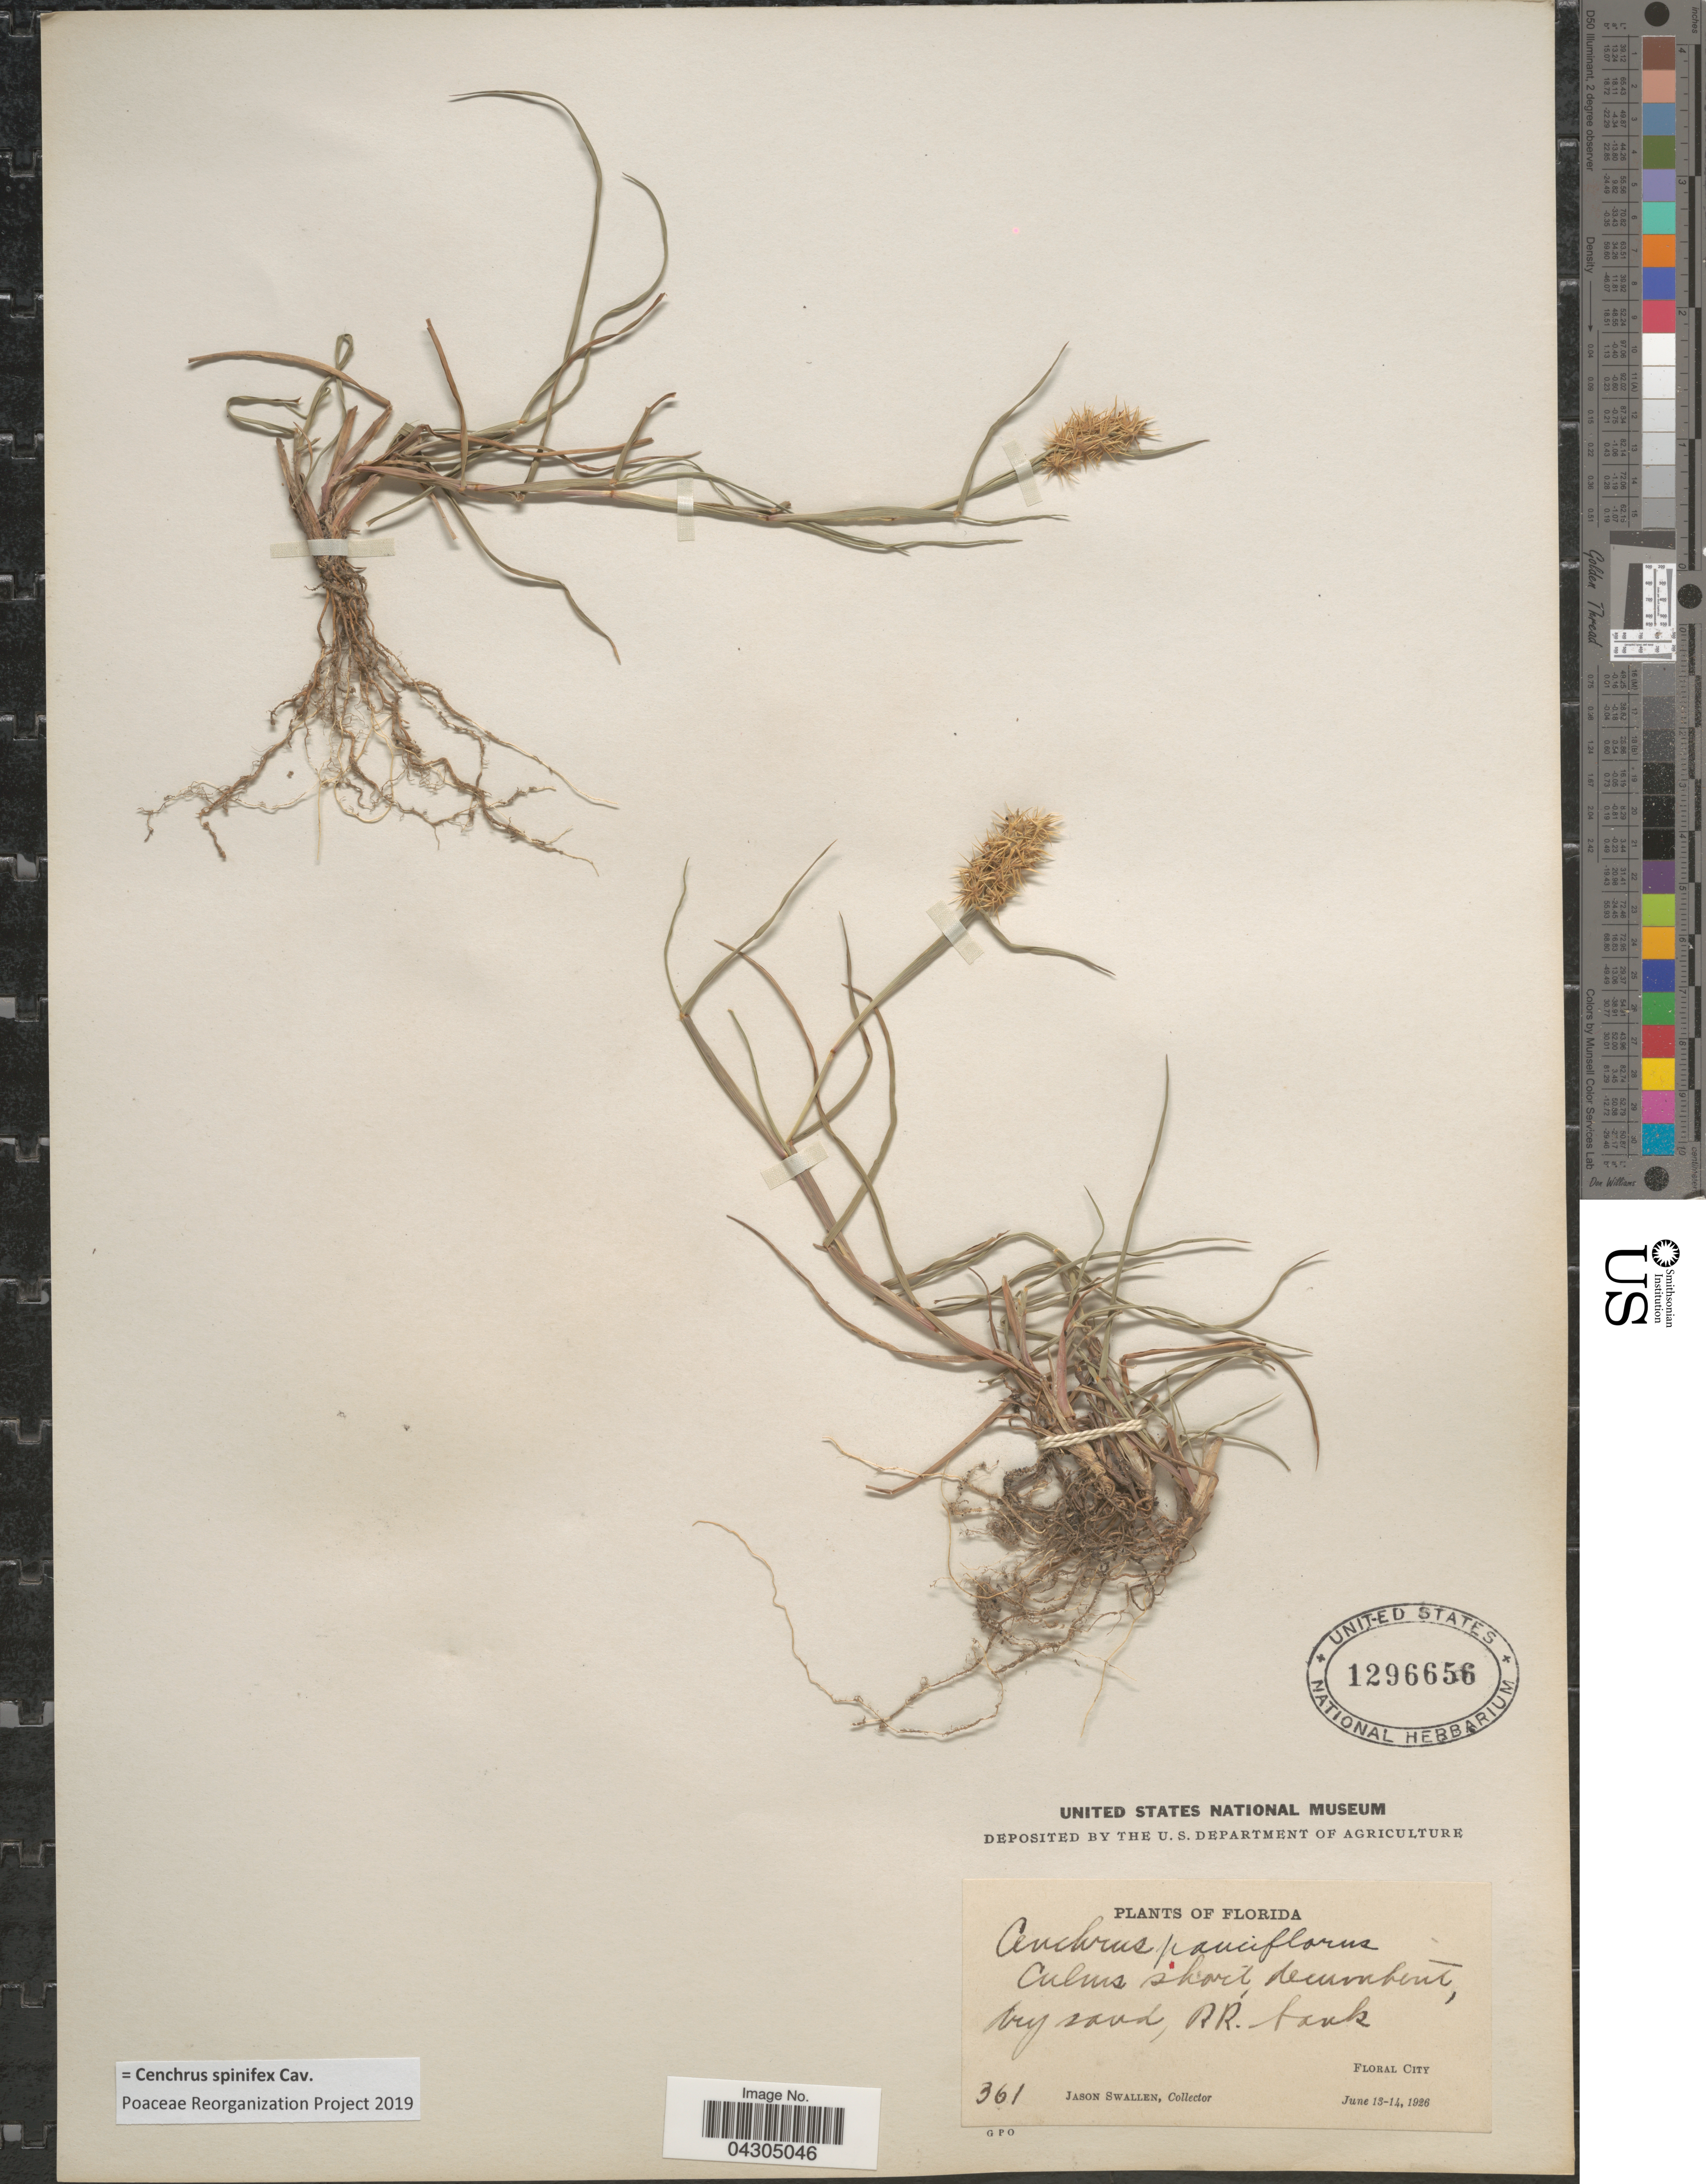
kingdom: Plantae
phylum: Tracheophyta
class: Liliopsida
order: Poales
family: Poaceae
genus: Cenchrus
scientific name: Cenchrus spinifex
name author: Cav.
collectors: J. R. Swallen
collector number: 361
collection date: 1926-06-13/1926-06-14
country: United States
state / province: Florida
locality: Dry road, R. R. tank. Floral City.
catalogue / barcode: US 1296656